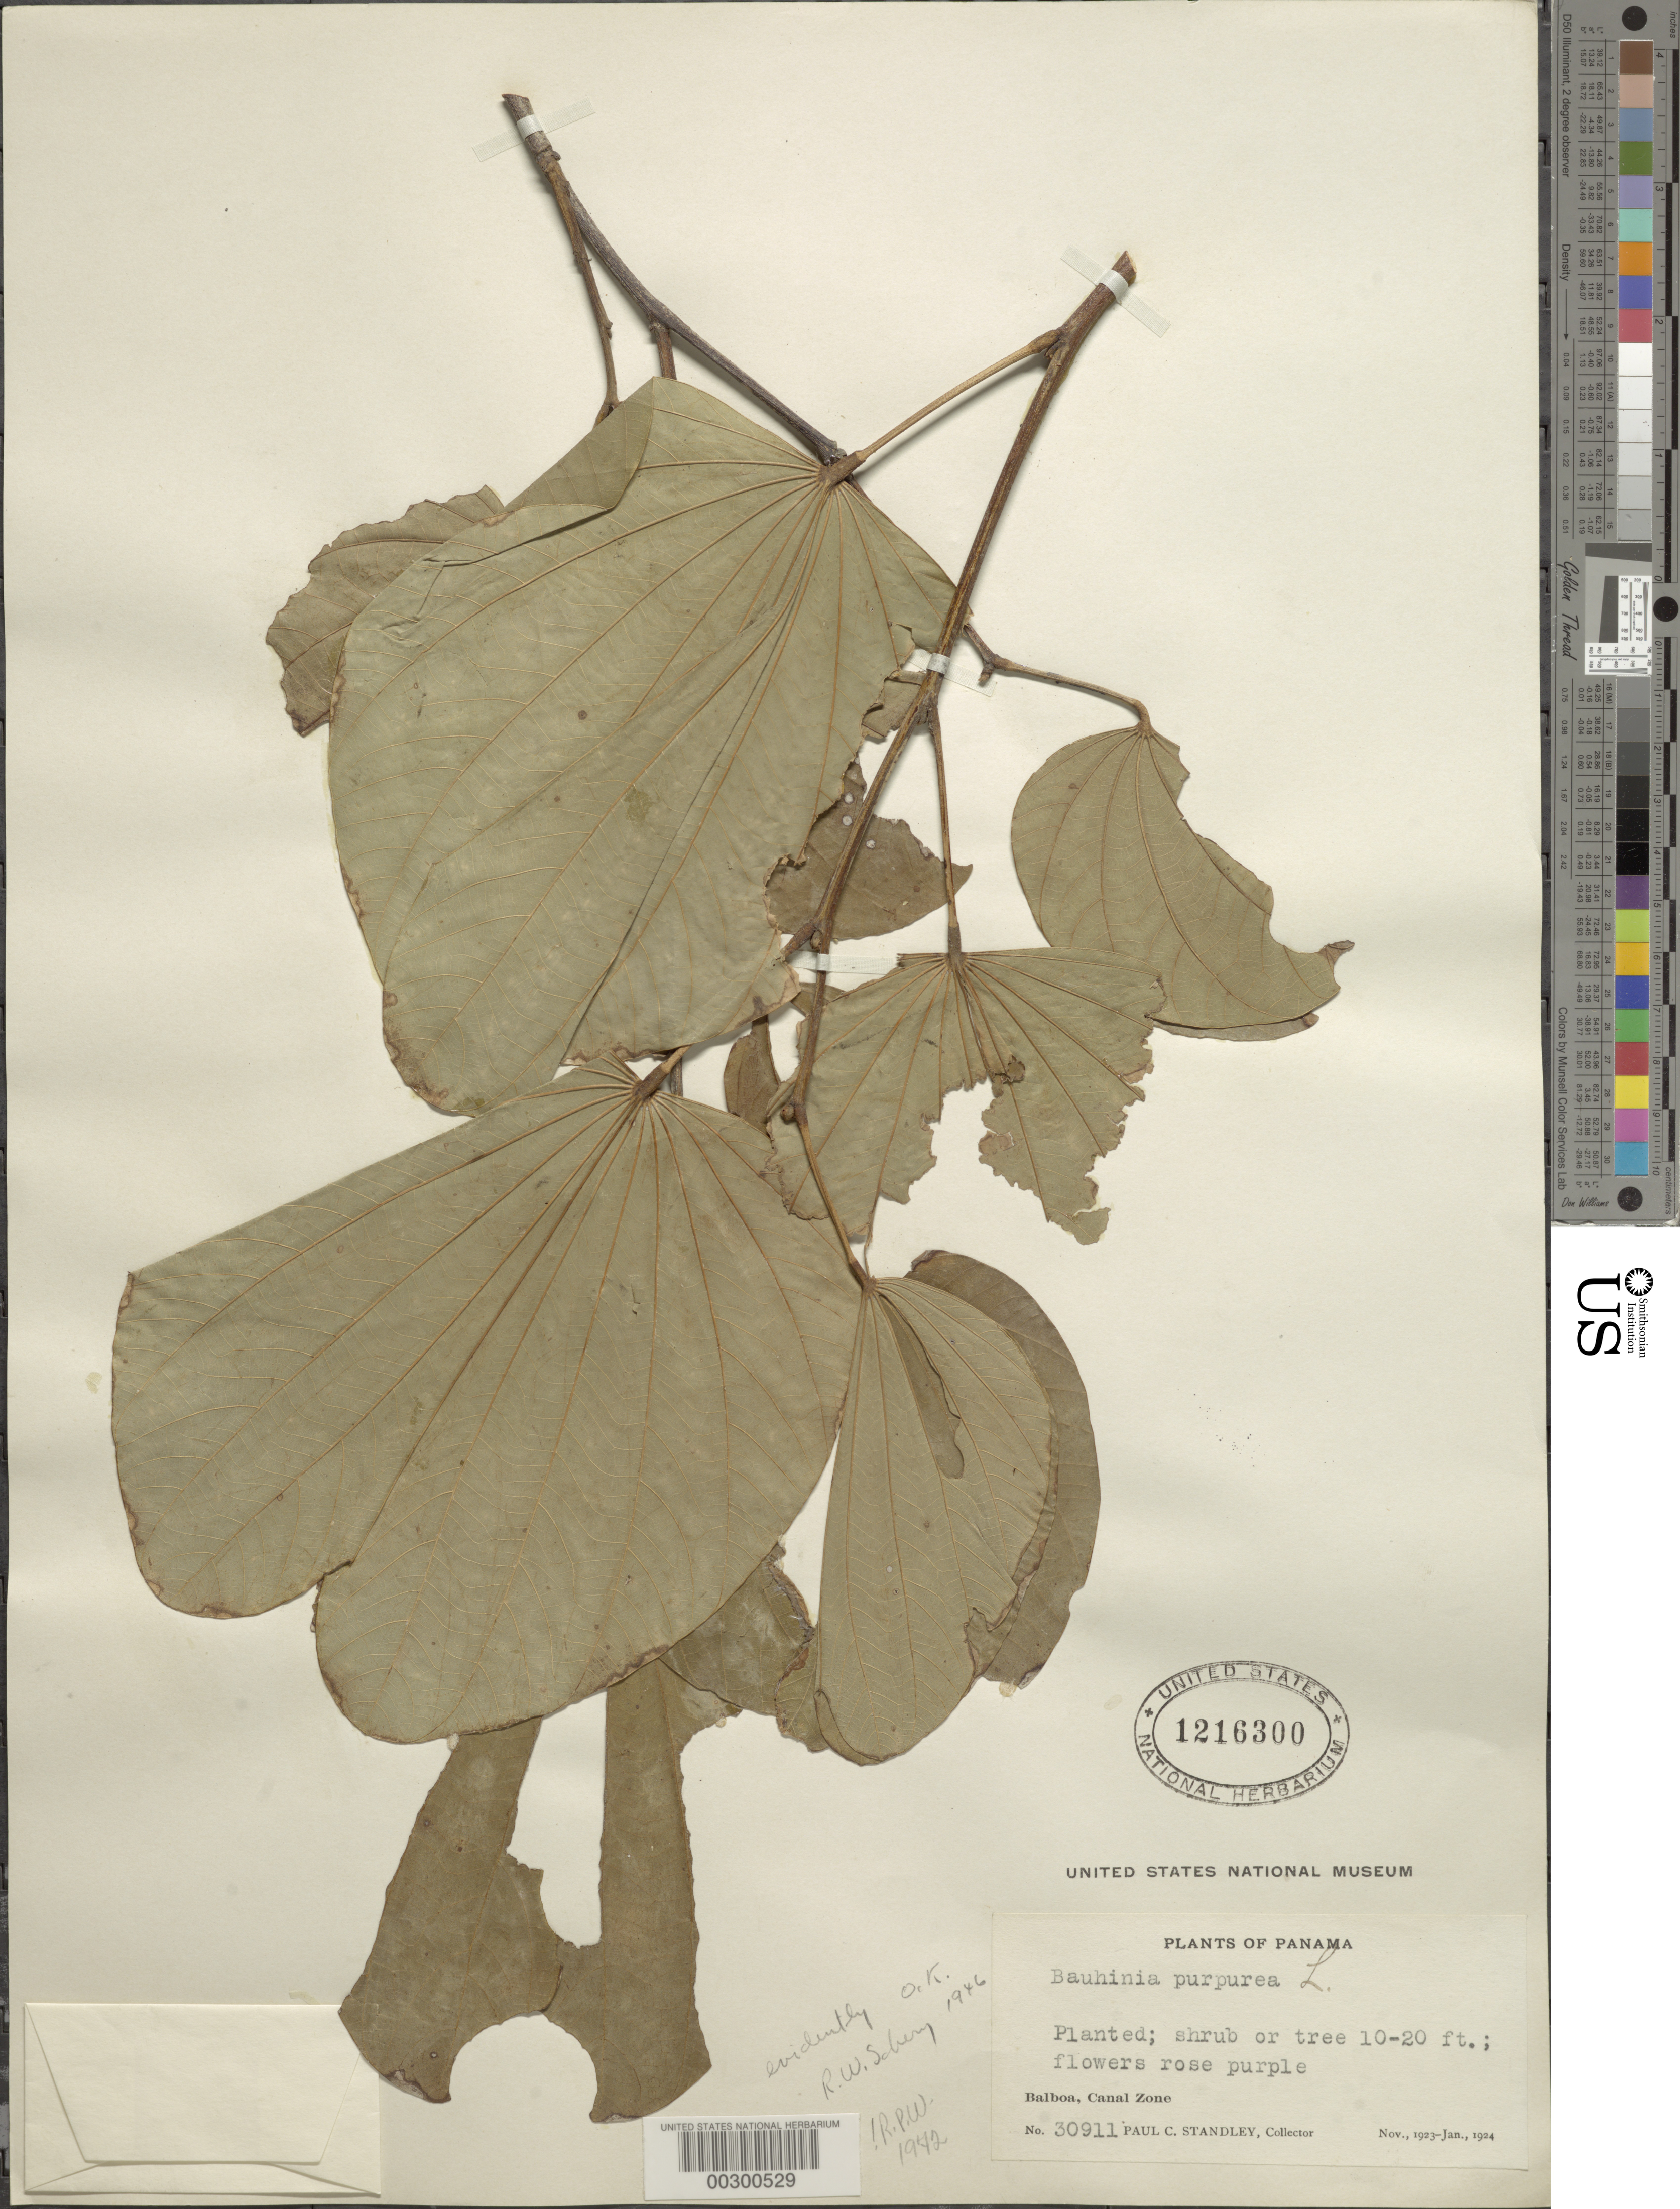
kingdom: Plantae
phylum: Tracheophyta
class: Magnoliopsida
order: Fabales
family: Fabaceae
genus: Bauhinia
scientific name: Bauhinia purpurea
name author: L.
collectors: P. C. Standley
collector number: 30911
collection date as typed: Nov 1923 to -- Jan 1924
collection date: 1923-11/1924-01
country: Panama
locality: Balboa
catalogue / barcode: US 1216300